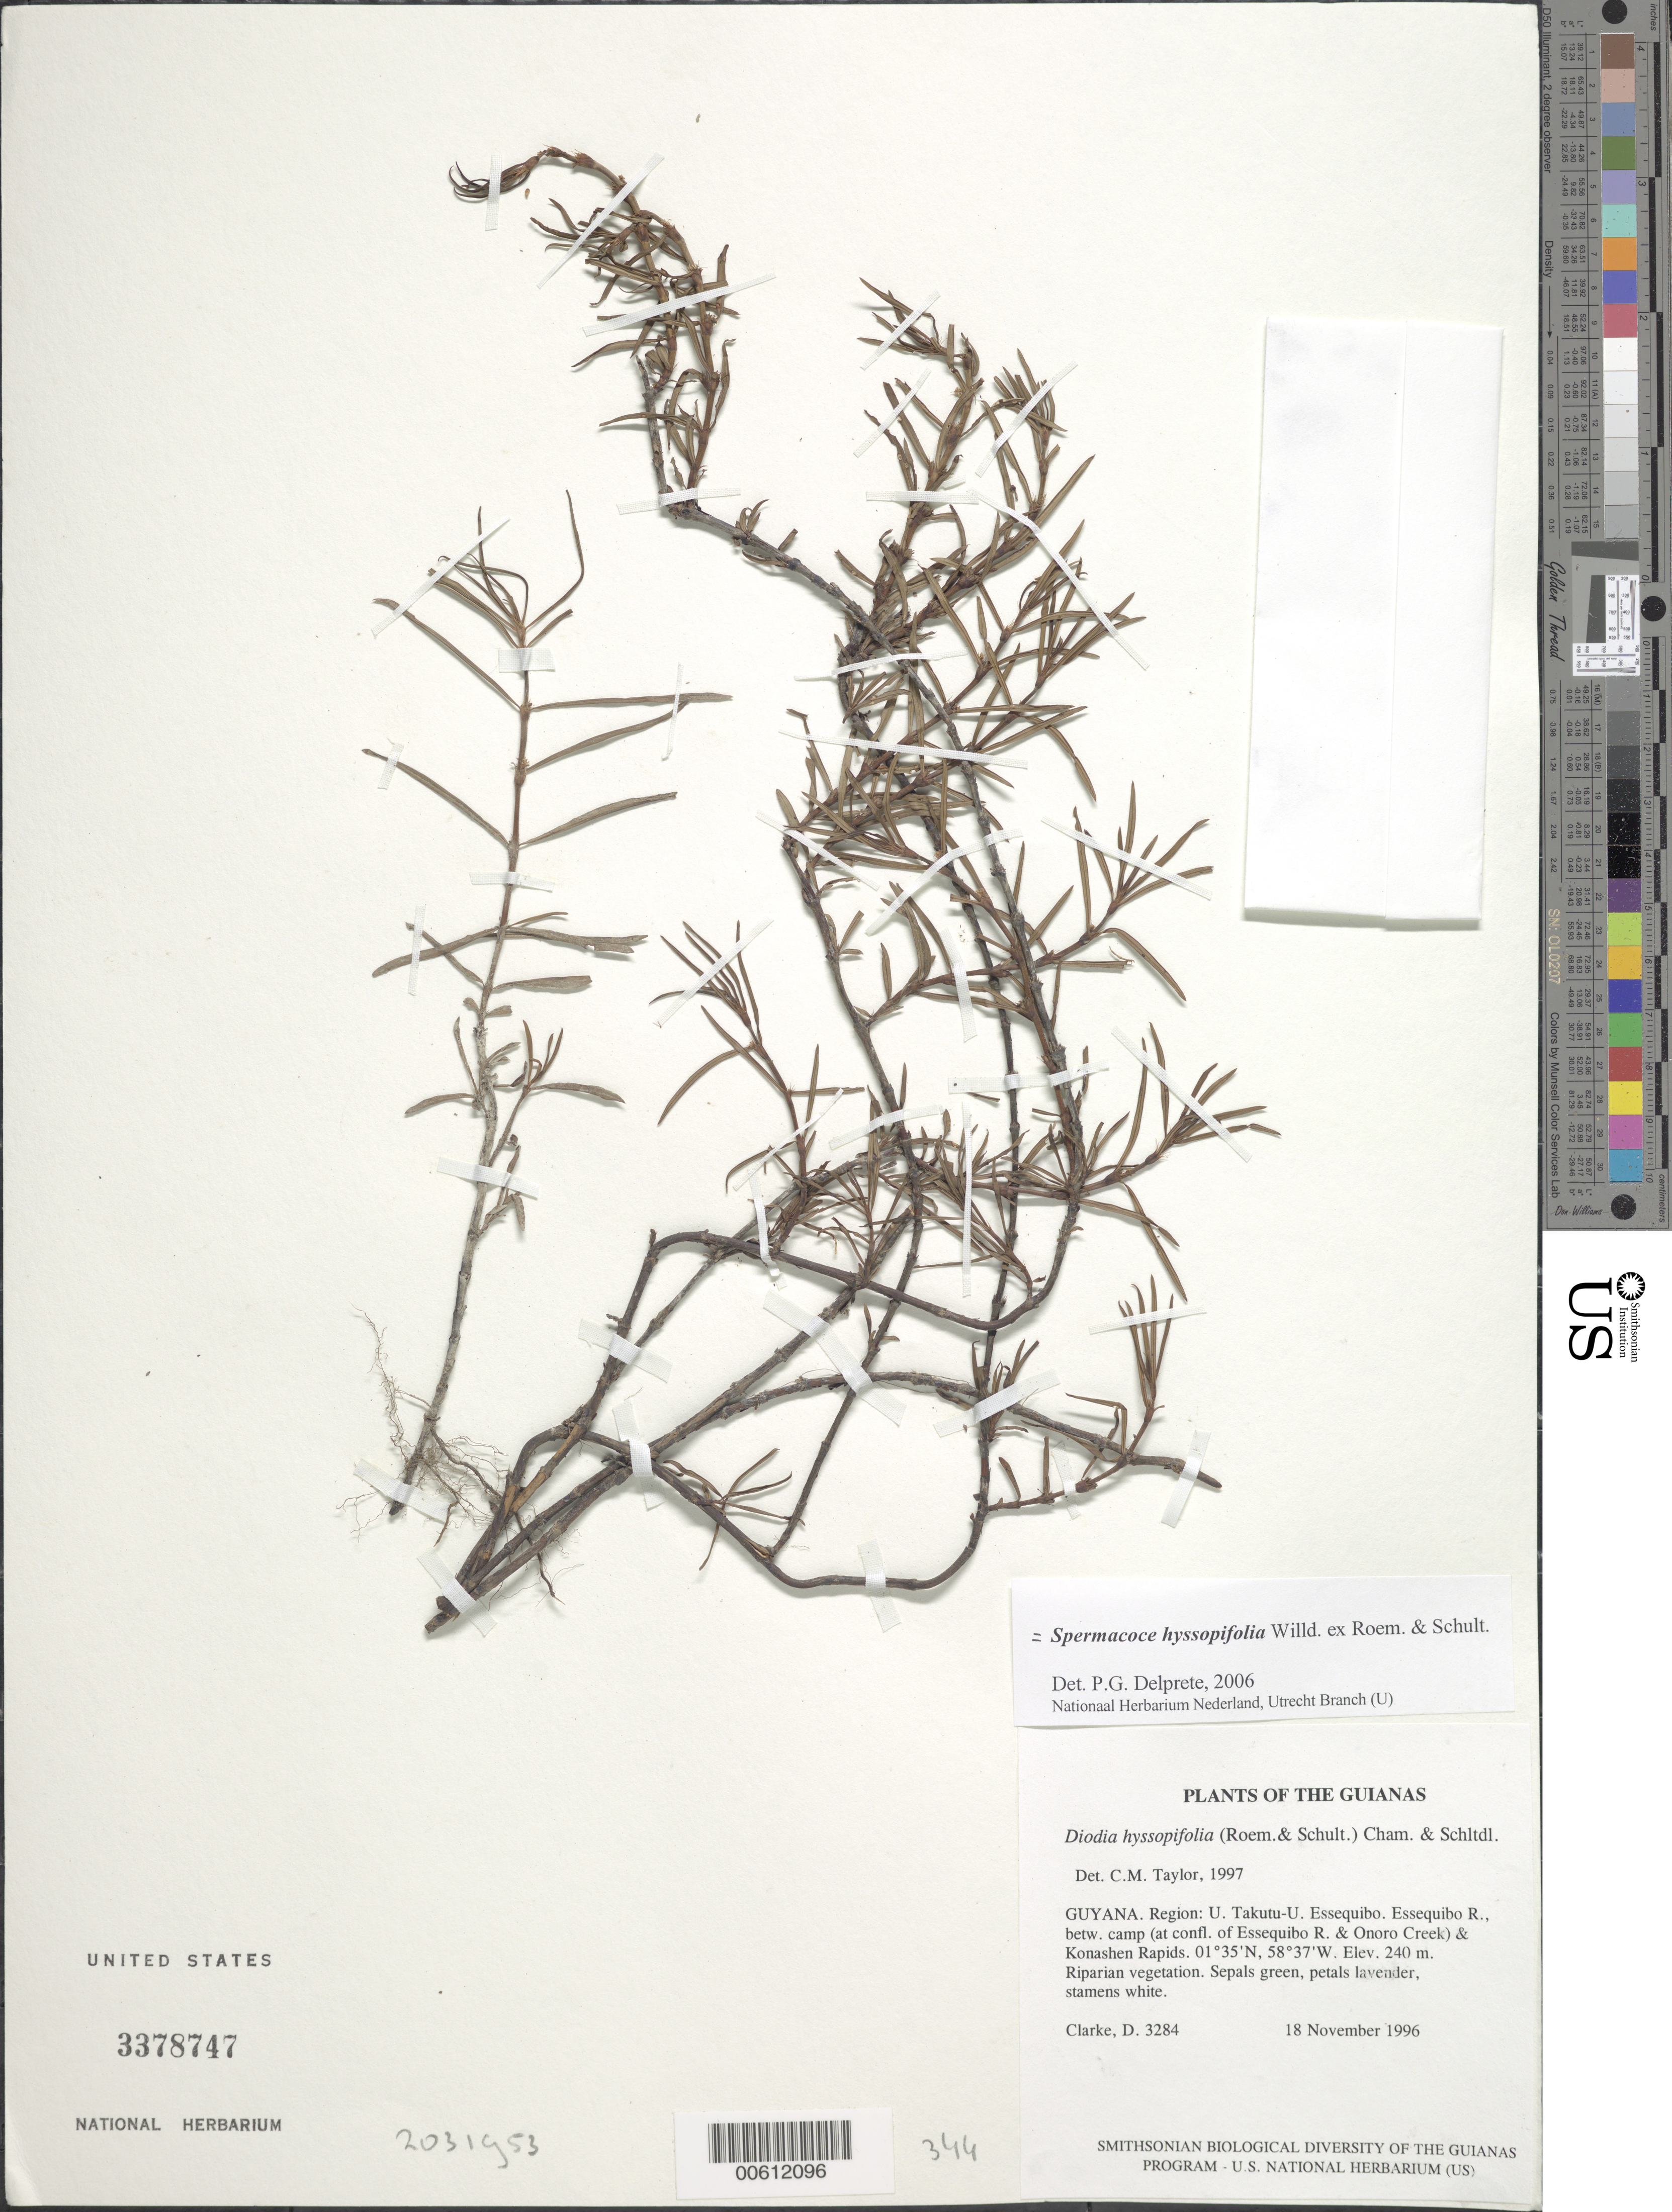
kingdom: Plantae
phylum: Tracheophyta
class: Magnoliopsida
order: Gentianales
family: Rubiaceae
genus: Spermacoce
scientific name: Spermacoce hyssopifolia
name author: Willd. ex Roem. & Schult.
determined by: Delprete, P. G., Herb. de Guyane Cay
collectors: H. D. Clarke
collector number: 3284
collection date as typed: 18 November 1996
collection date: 1996-11-18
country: Guyana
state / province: U. Takutu-U. Essequibo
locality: Essequibo R., betw. camp (at confl. of Essequibo R. & Onoro Creek) & Konashen Rapids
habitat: Riparian vegetation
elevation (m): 240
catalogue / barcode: US 3378747